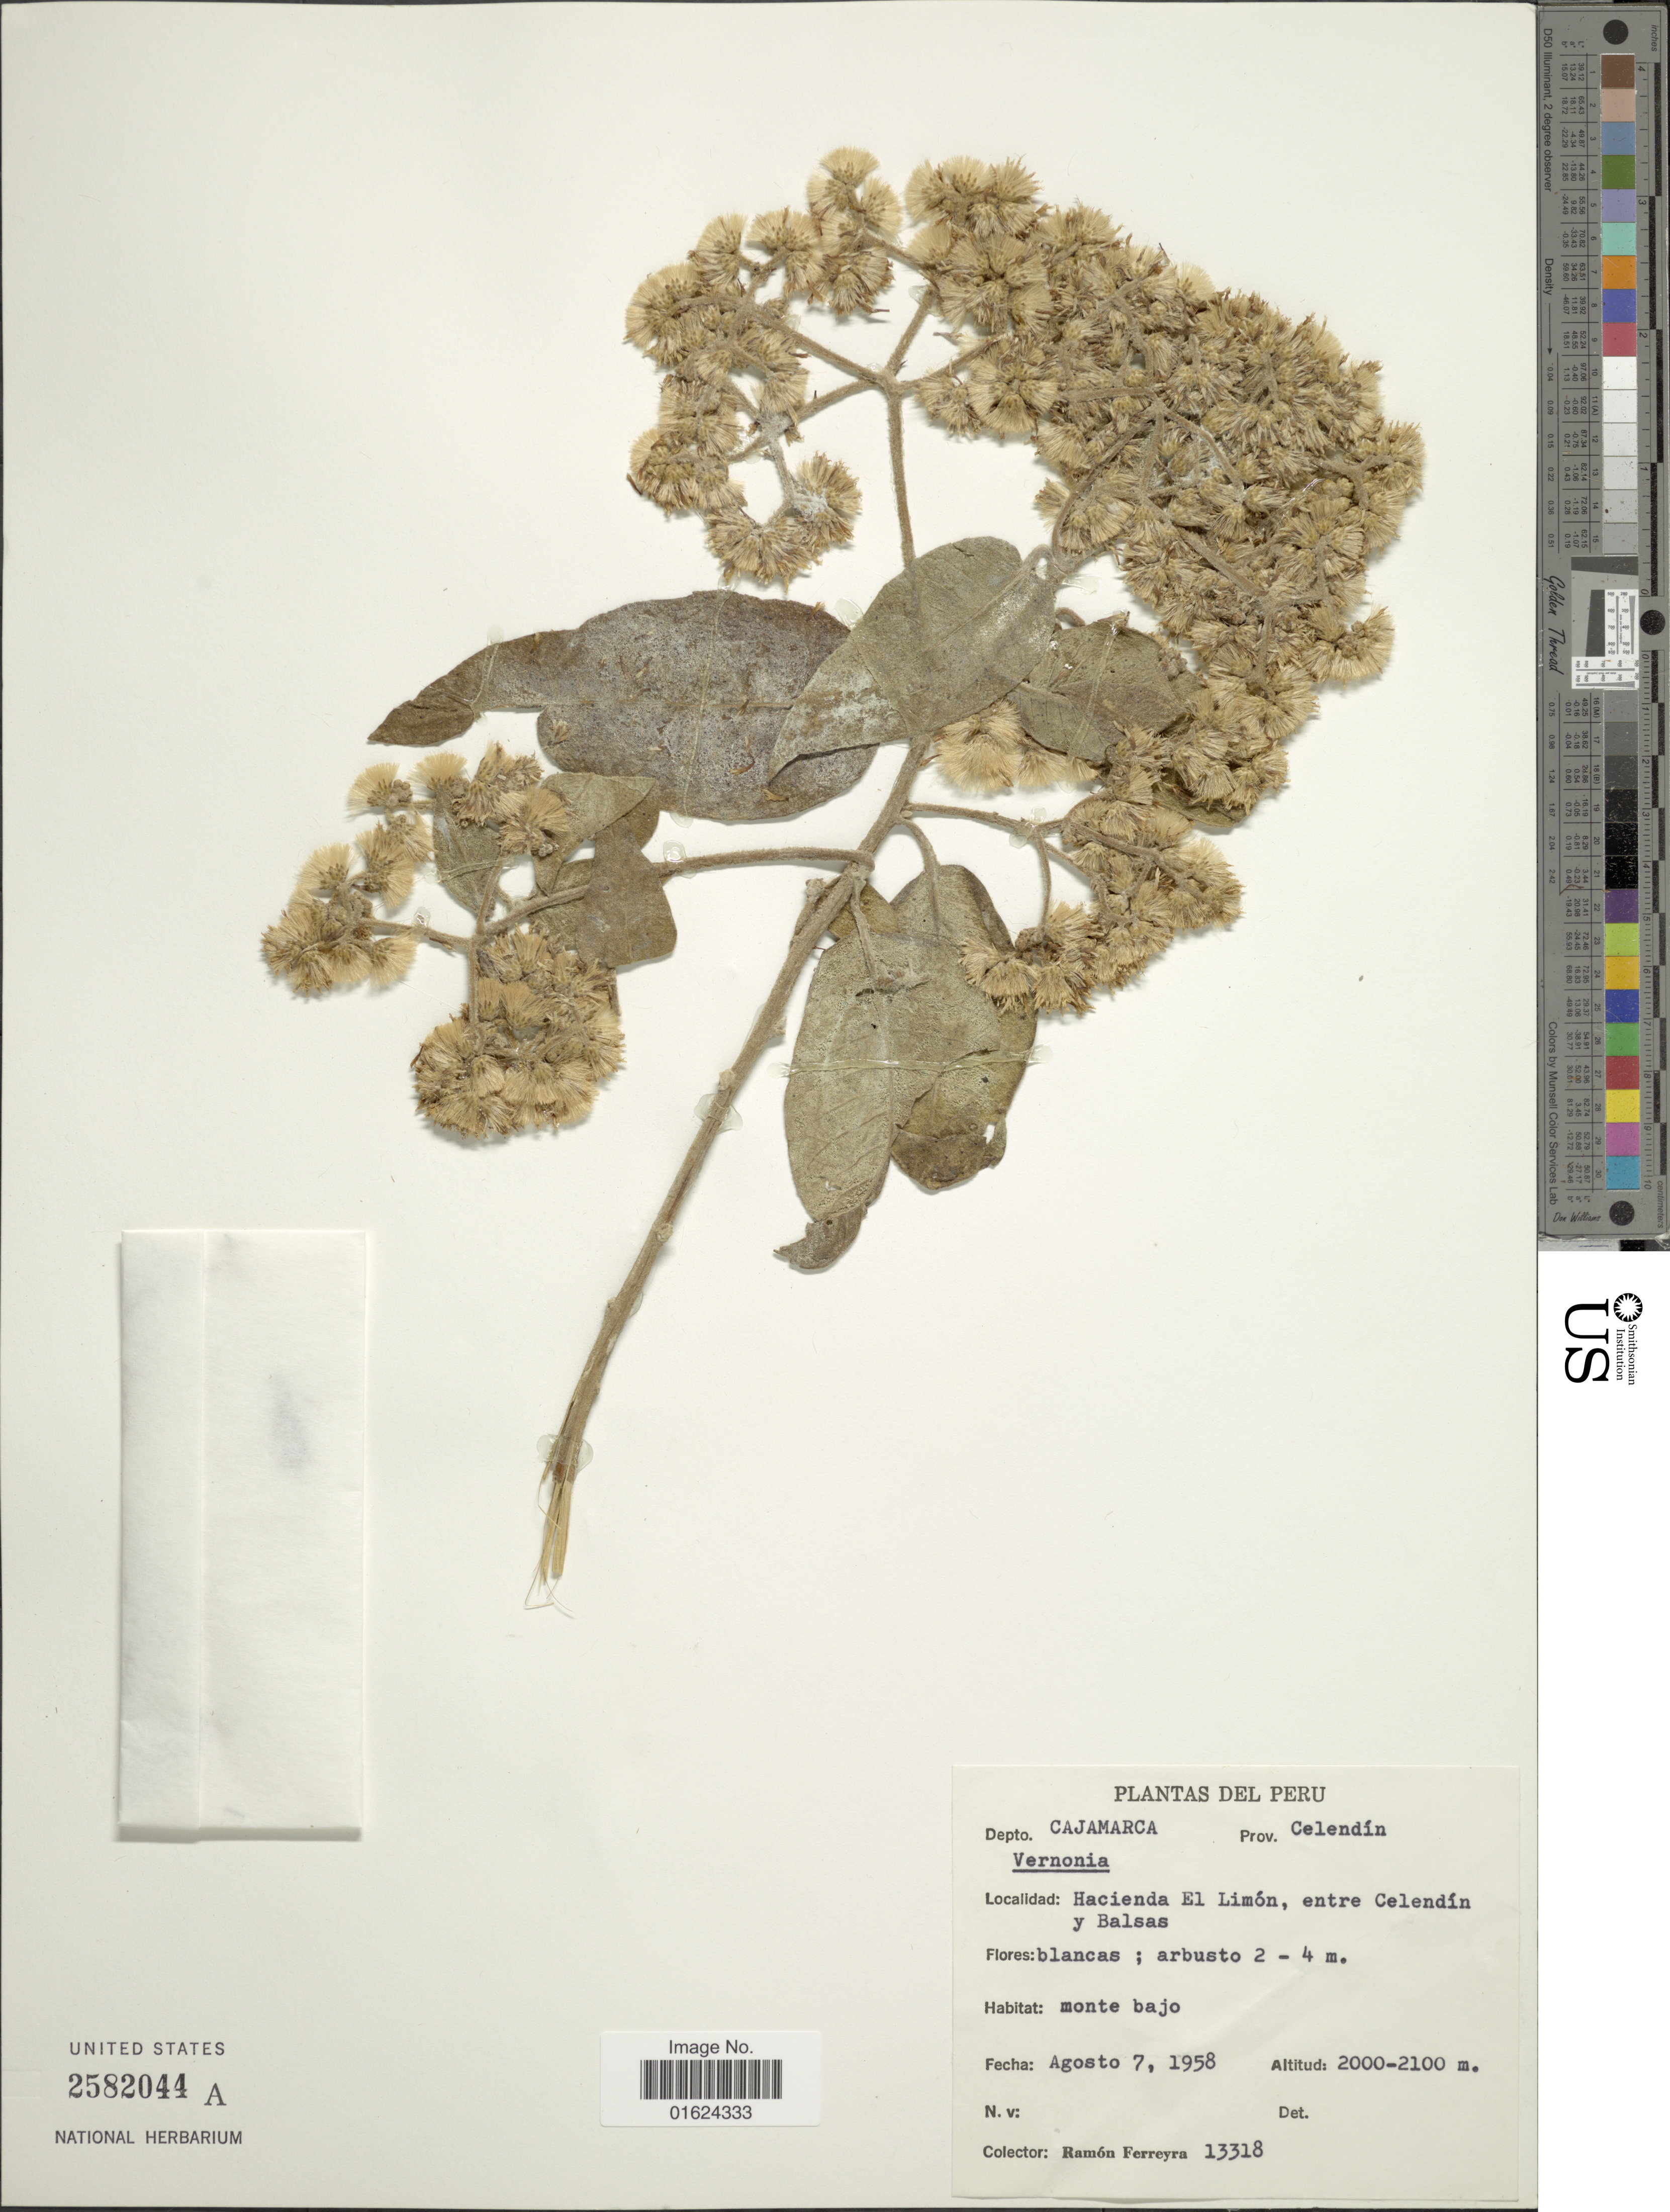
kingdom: Plantae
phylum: Tracheophyta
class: Magnoliopsida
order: Asterales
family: Asteraceae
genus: Vernonanthura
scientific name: Vernonanthura ferruginea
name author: (Less.) H. Rob.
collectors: R. A. Ferreyra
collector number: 13318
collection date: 1958-08-07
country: Peru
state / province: Cajamarca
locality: Peru, Dept. Cajamarca, Prov. Celedin. Hacienda El Limon, entre Celendin y balsas.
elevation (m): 2000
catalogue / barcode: US 2582044A